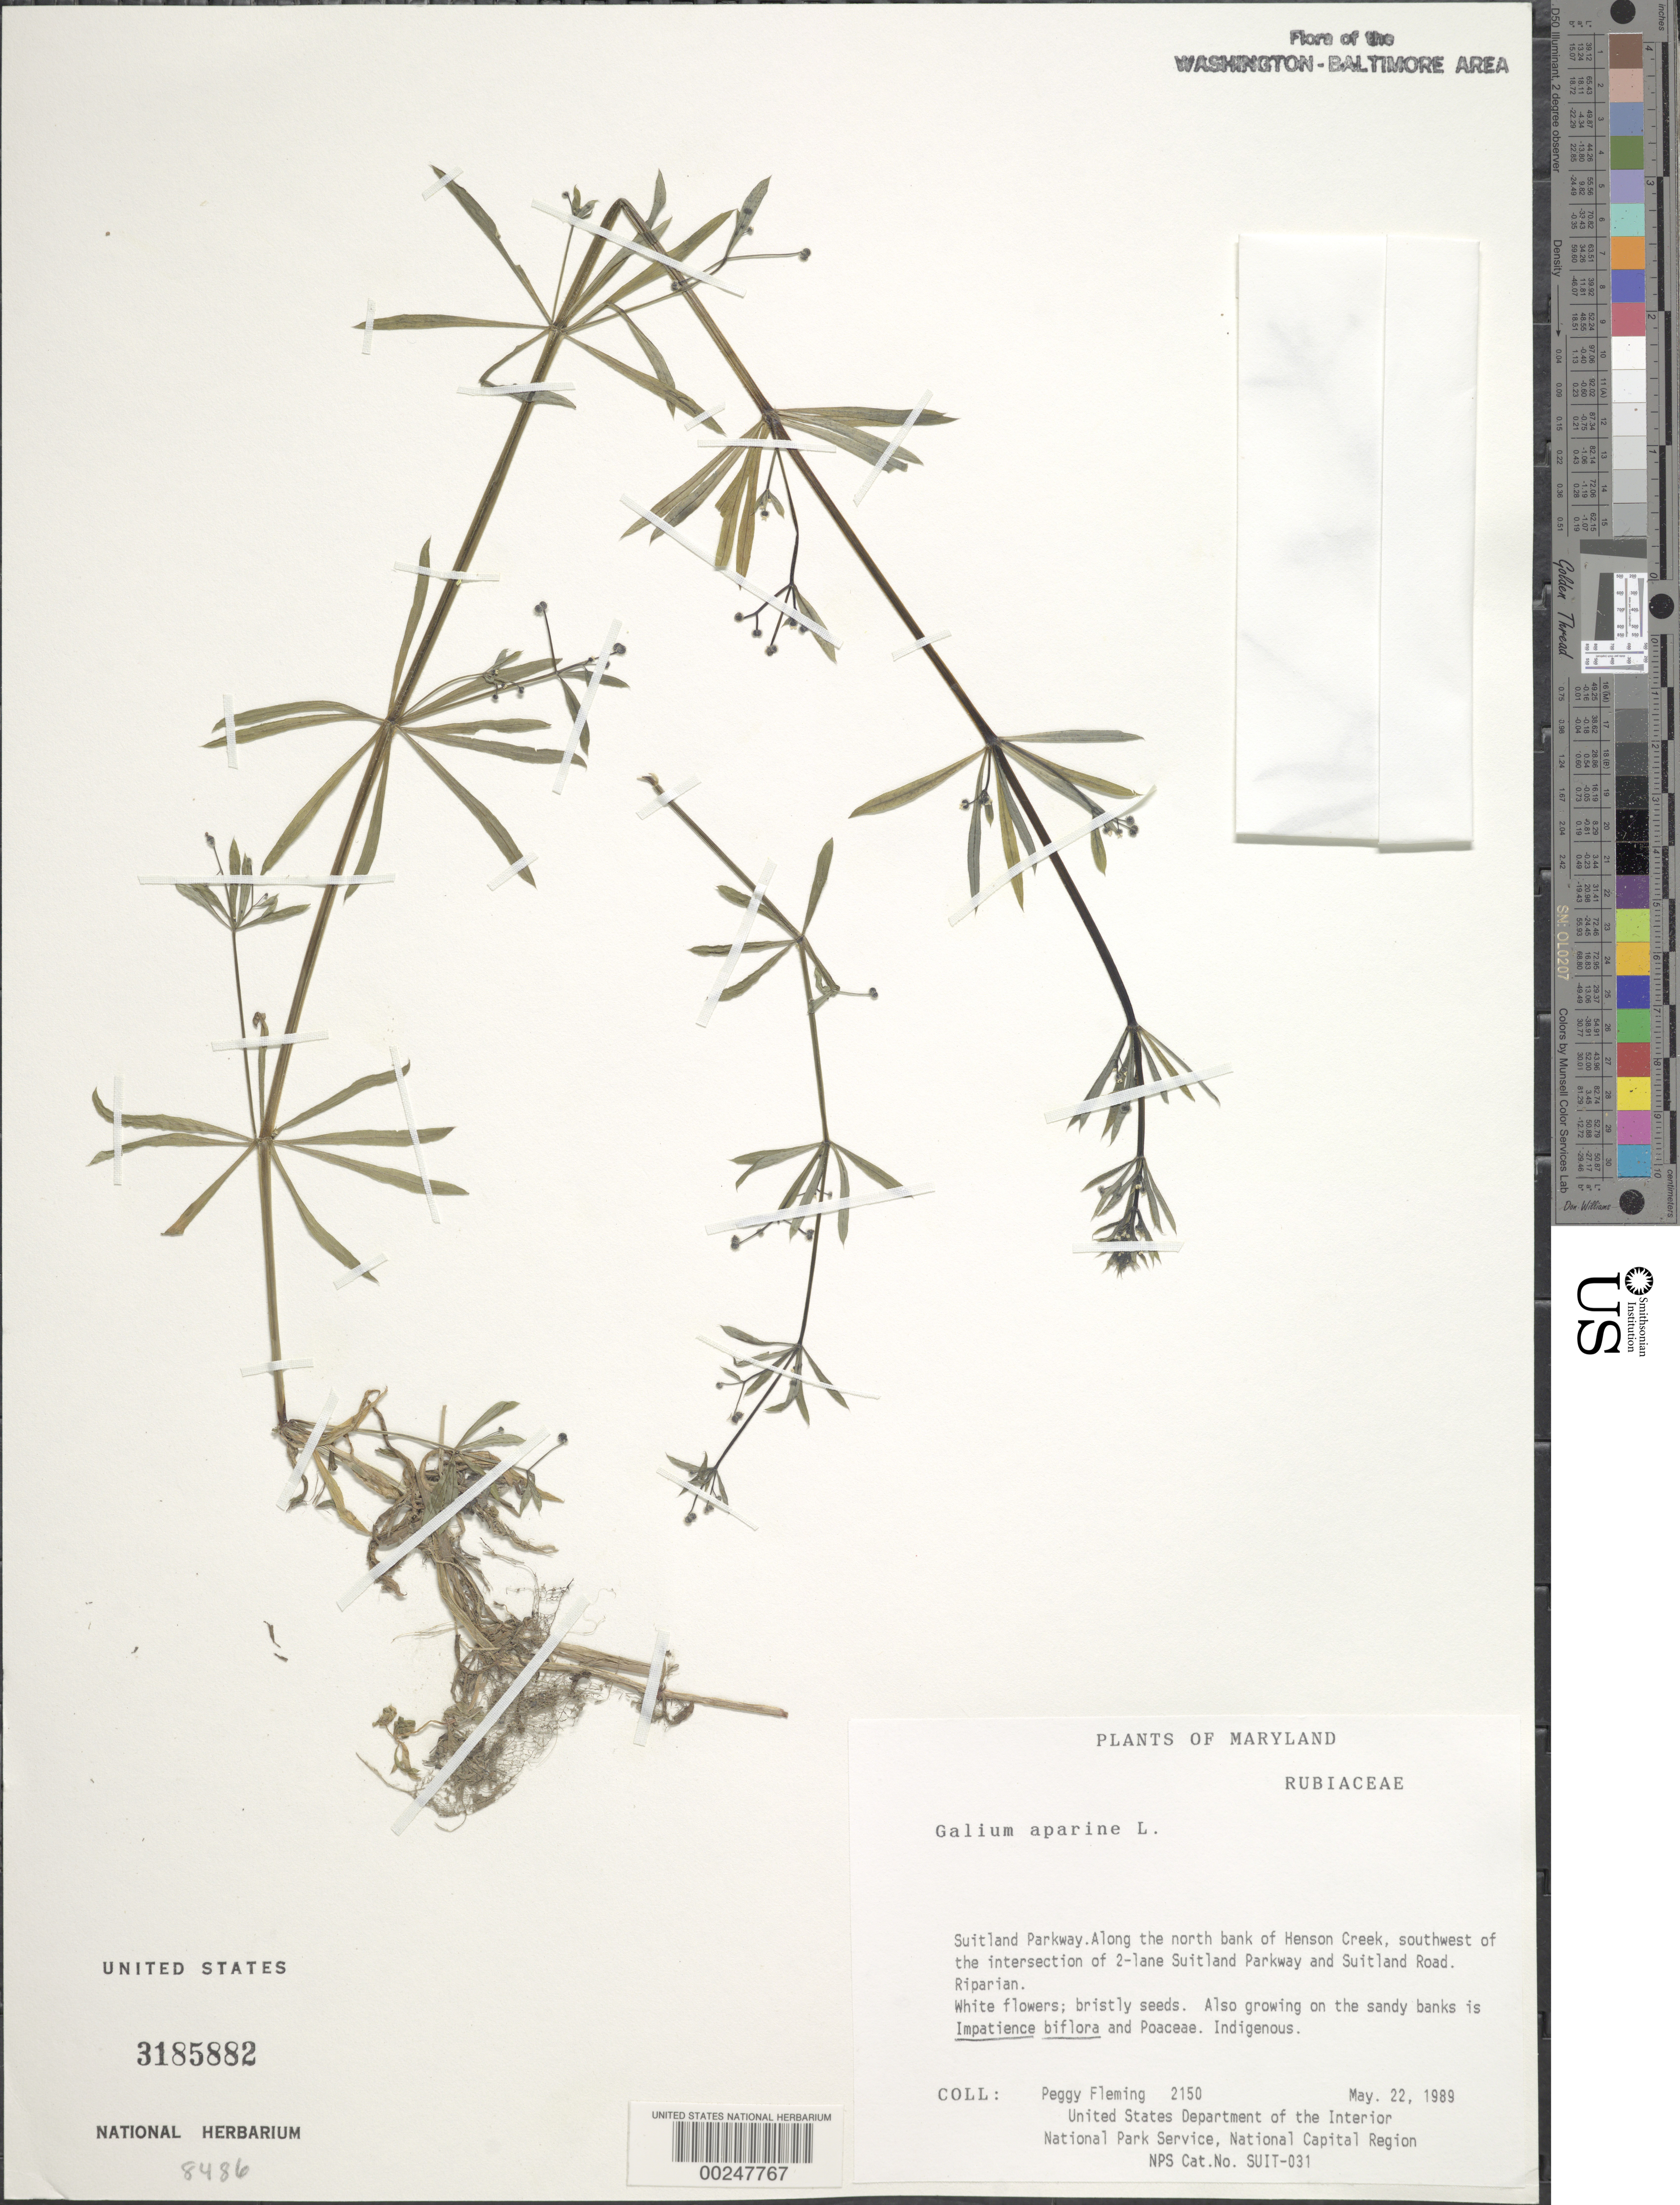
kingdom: Plantae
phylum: Tracheophyta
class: Magnoliopsida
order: Gentianales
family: Rubiaceae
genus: Galium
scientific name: Galium aparine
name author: L.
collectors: P. Fleming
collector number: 2150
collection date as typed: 22 May 1989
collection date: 1989-05-22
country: United States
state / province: Maryland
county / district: Prince George's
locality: Suitland Parkway, Henson Creek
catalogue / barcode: US 3185882